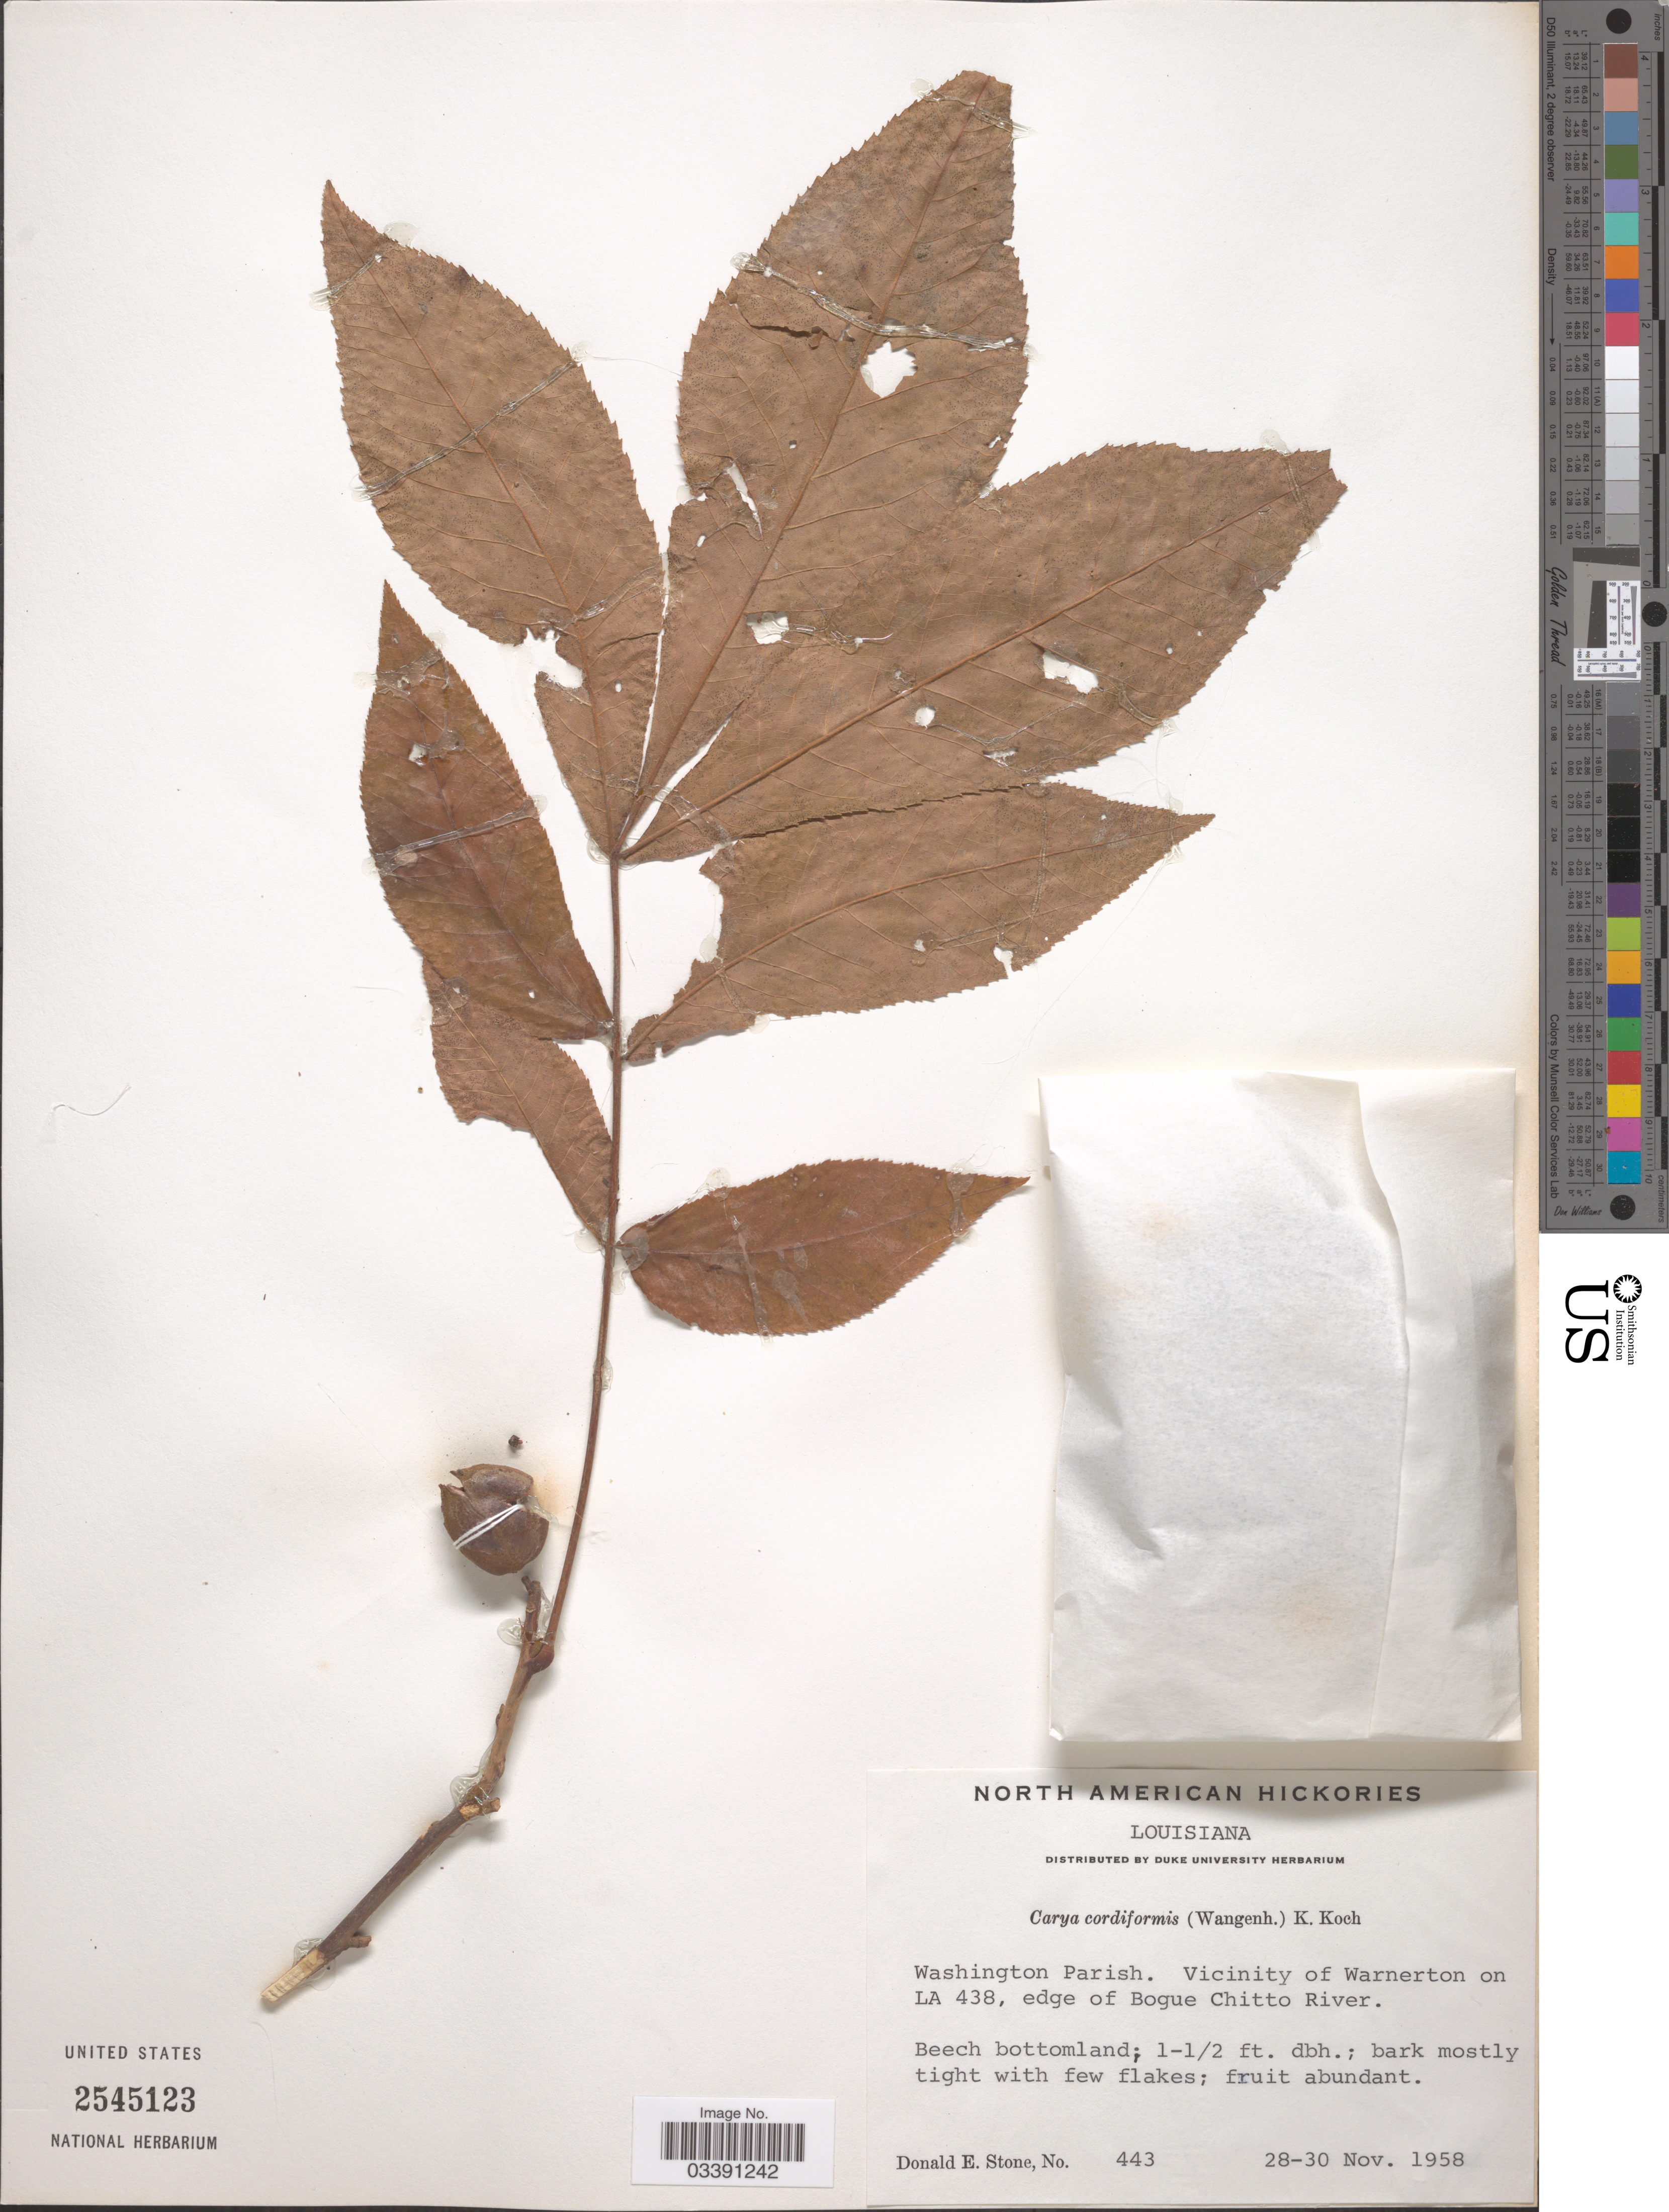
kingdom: Plantae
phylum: Tracheophyta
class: Magnoliopsida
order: Fagales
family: Juglandaceae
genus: Carya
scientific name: Carya cordiformis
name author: (Wangenh.) K. Koch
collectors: D. Stone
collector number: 443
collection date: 1958-11-28/1958-11-30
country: United States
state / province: Louisiana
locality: Washington Parish. Vicinity of Warnerton on LA 438, edge of Bogue Chitto River. Beech bottomland.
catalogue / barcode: US 2545123